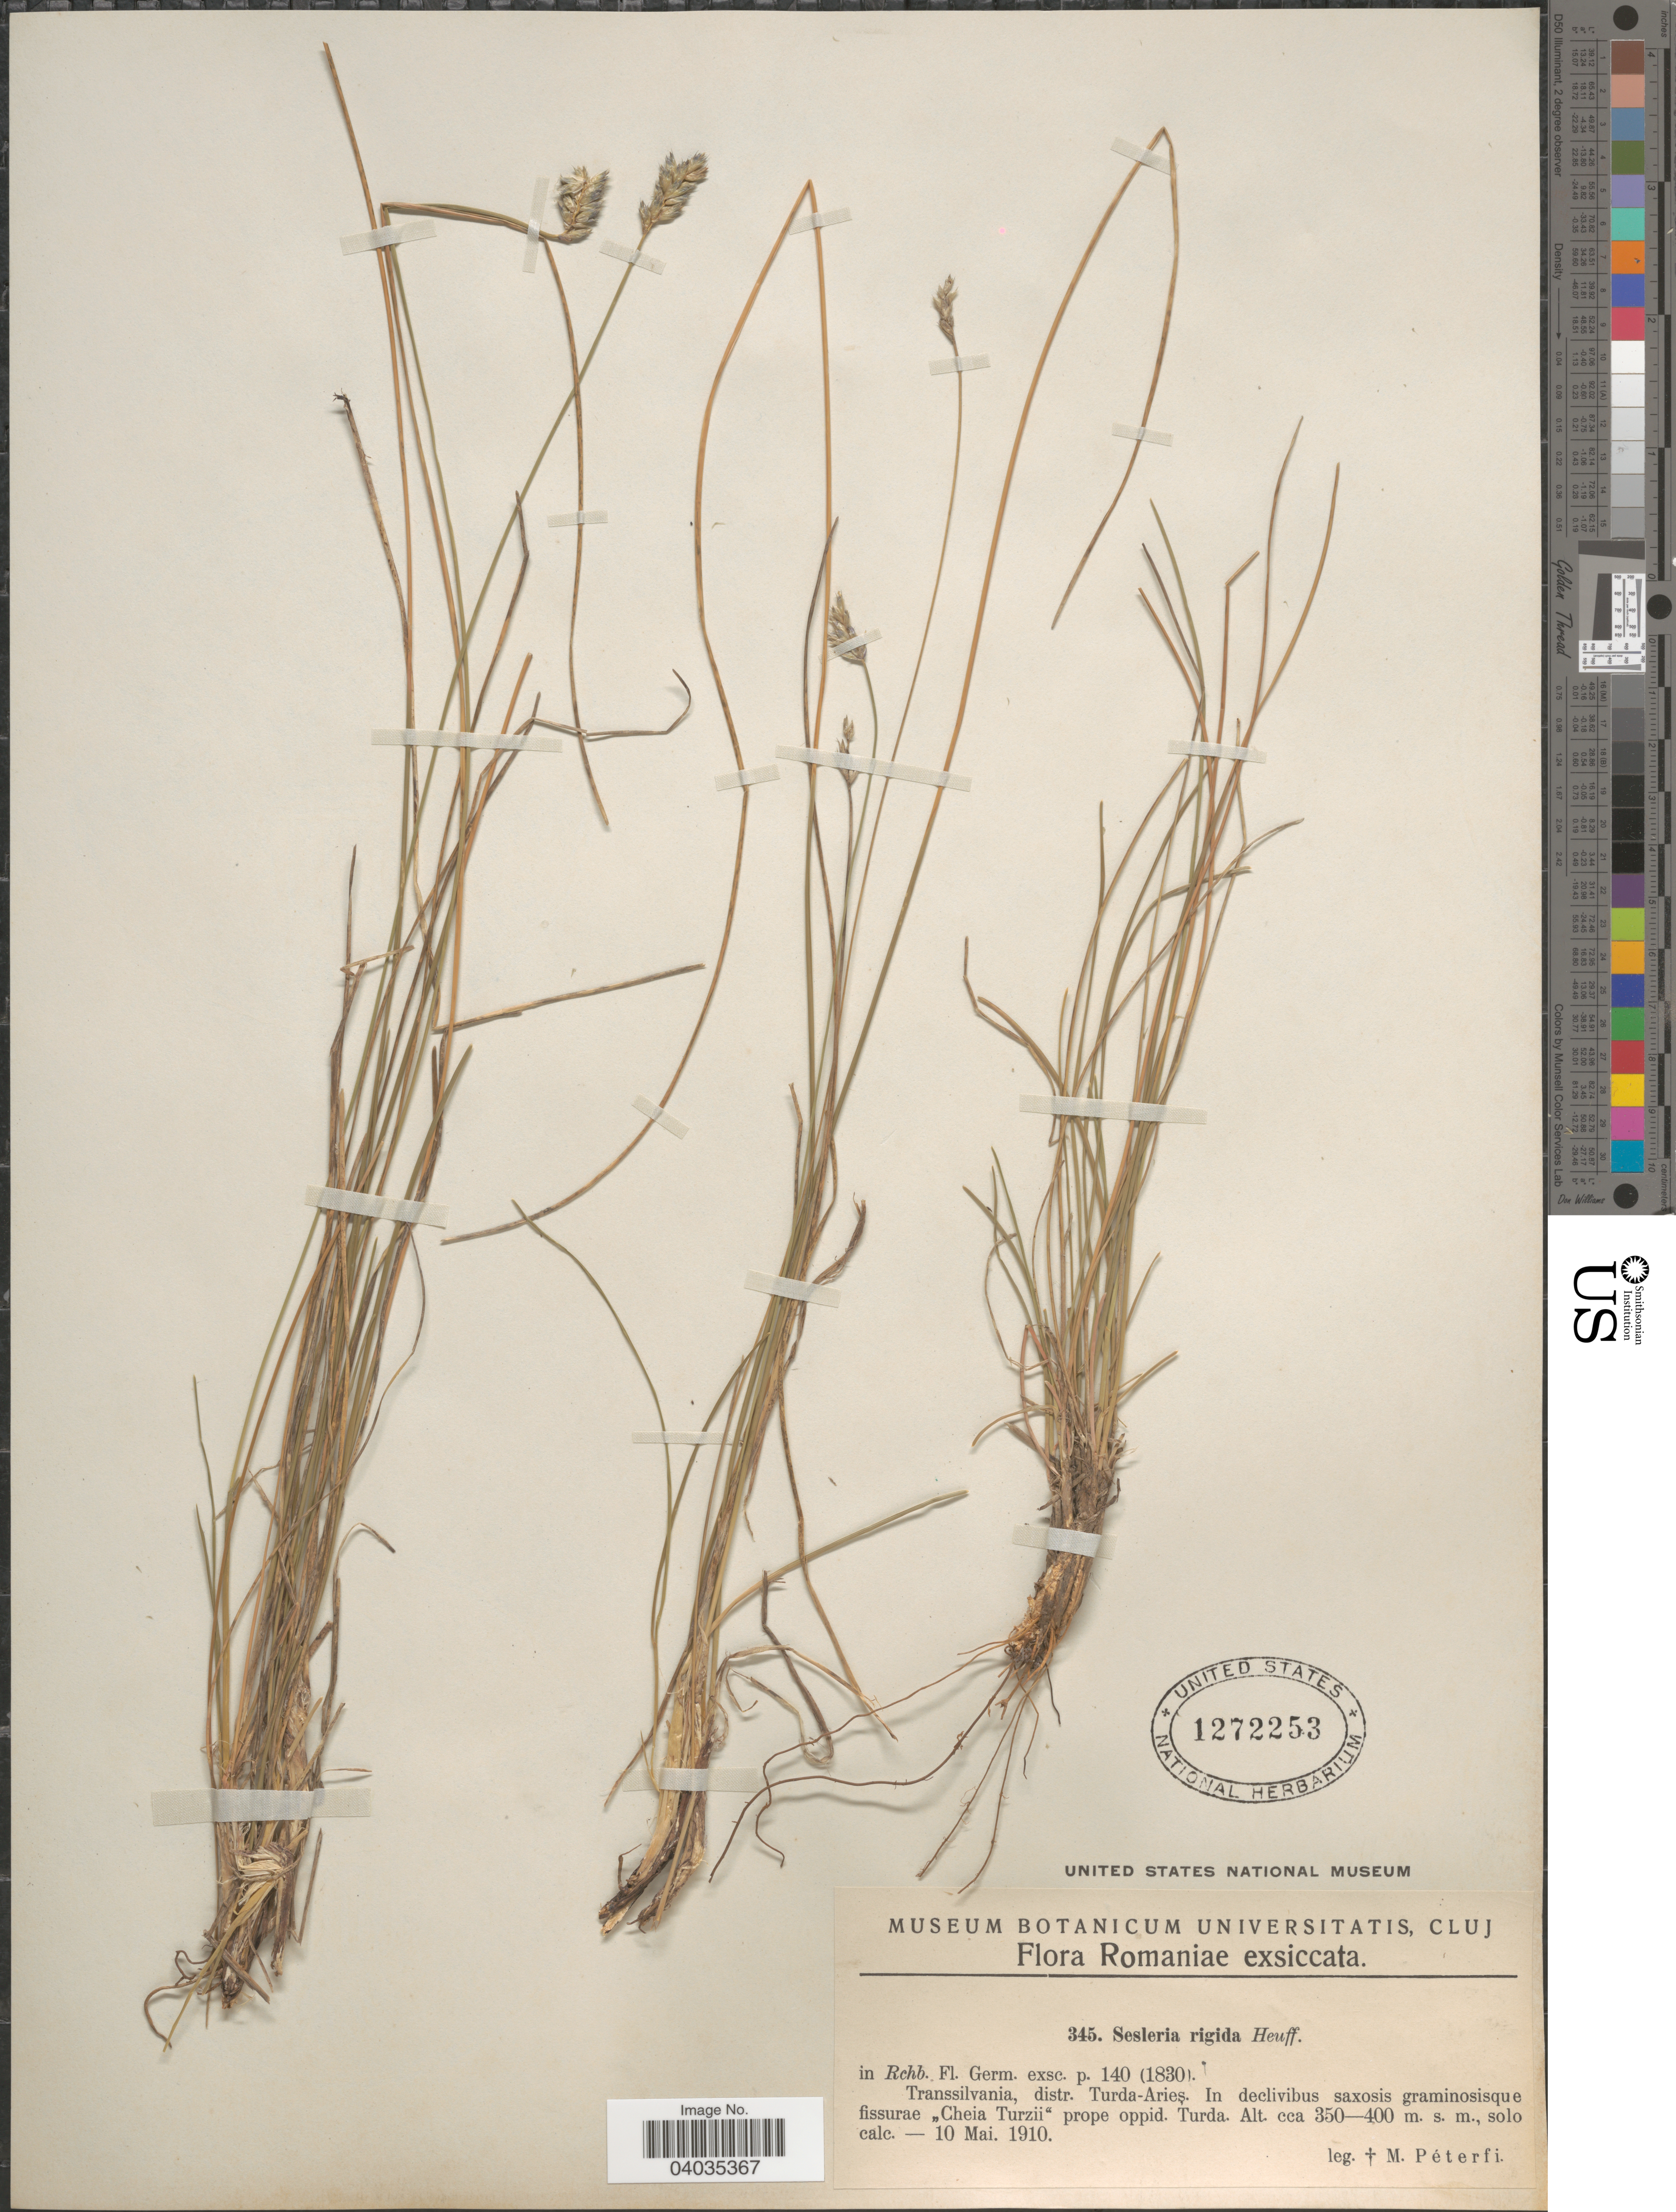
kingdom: Plantae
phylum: Tracheophyta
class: Liliopsida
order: Poales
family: Poaceae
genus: Sesleria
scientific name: Sesleria rigida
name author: Heuff. ex Rchb.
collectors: M. Péterfi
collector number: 345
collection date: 1910-05-10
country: Romania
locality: Romaniae. Transsilvania, distr. Turda-Arieş. In declivibus saxosis graminosisque fissurae Cheia Turzii: prope oppid. Turda.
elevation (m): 350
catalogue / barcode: US 1272253